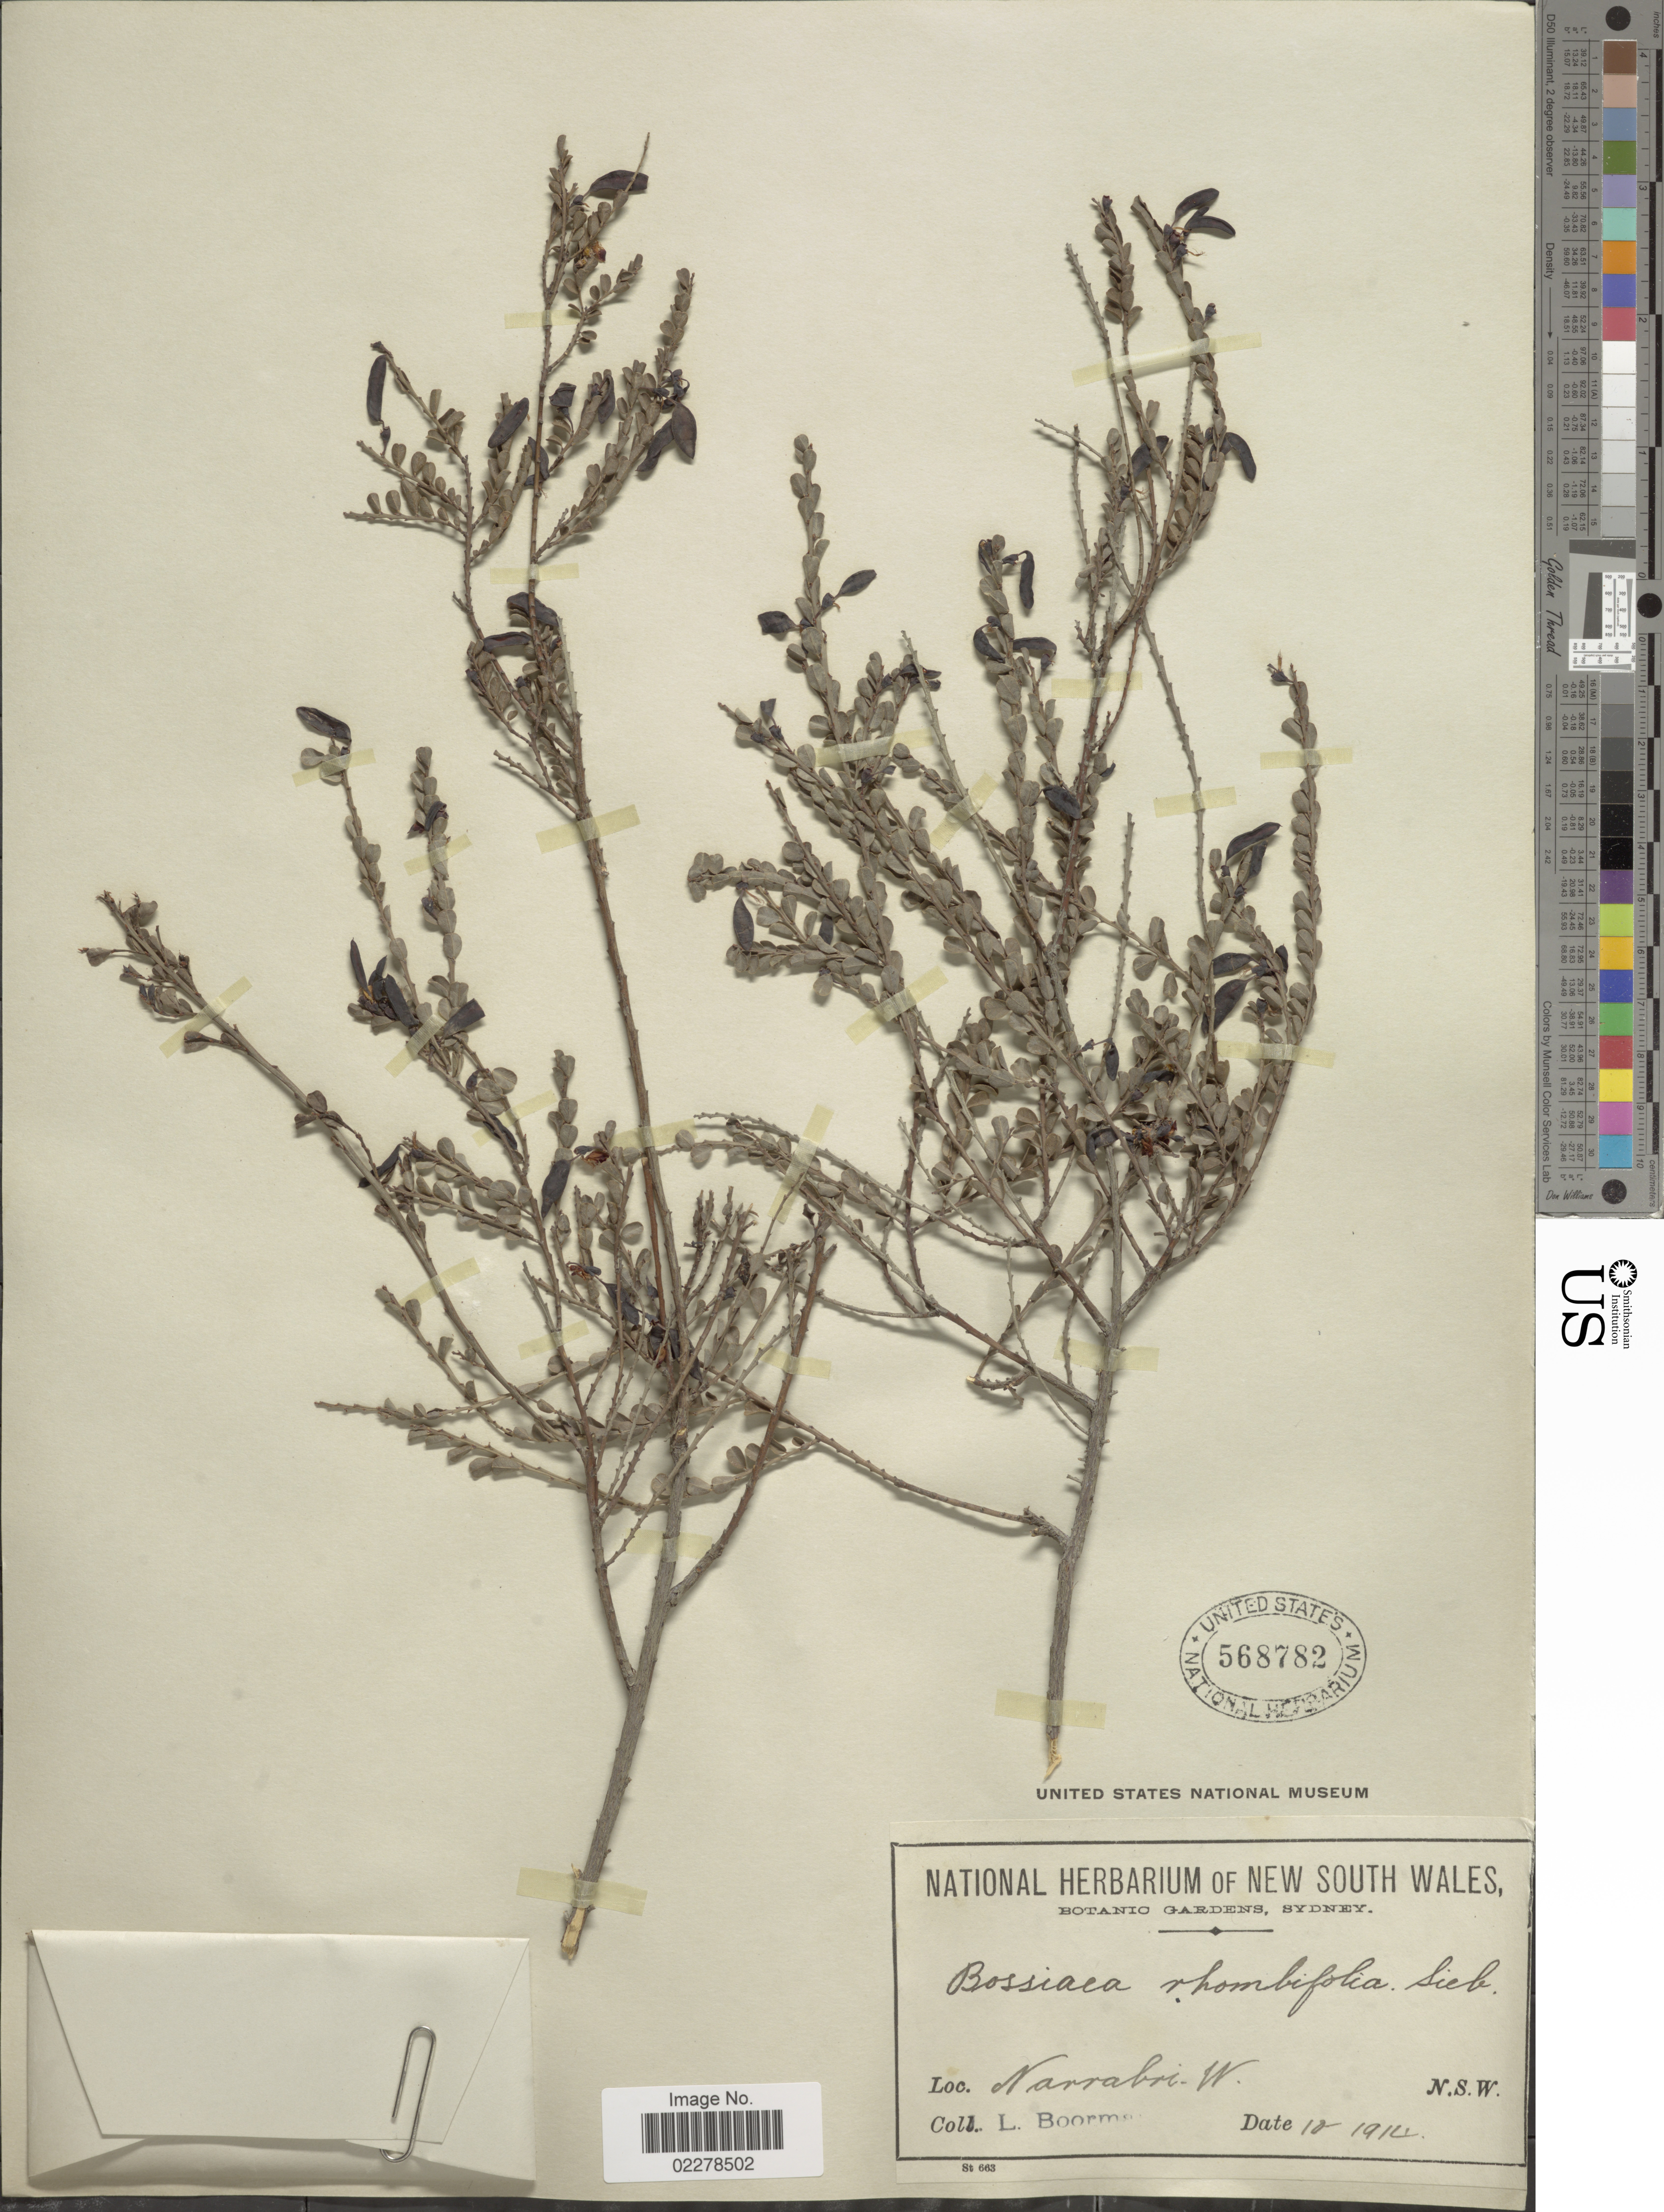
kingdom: Plantae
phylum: Tracheophyta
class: Magnoliopsida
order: Fabales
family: Fabaceae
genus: Bossiaea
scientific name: Bossiaea rhombifolia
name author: Sieber ex DC.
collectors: J. Boorman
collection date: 1912-10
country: Australia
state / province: New South Wales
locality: Narrabri. W. N.S.W.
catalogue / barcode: US 568782